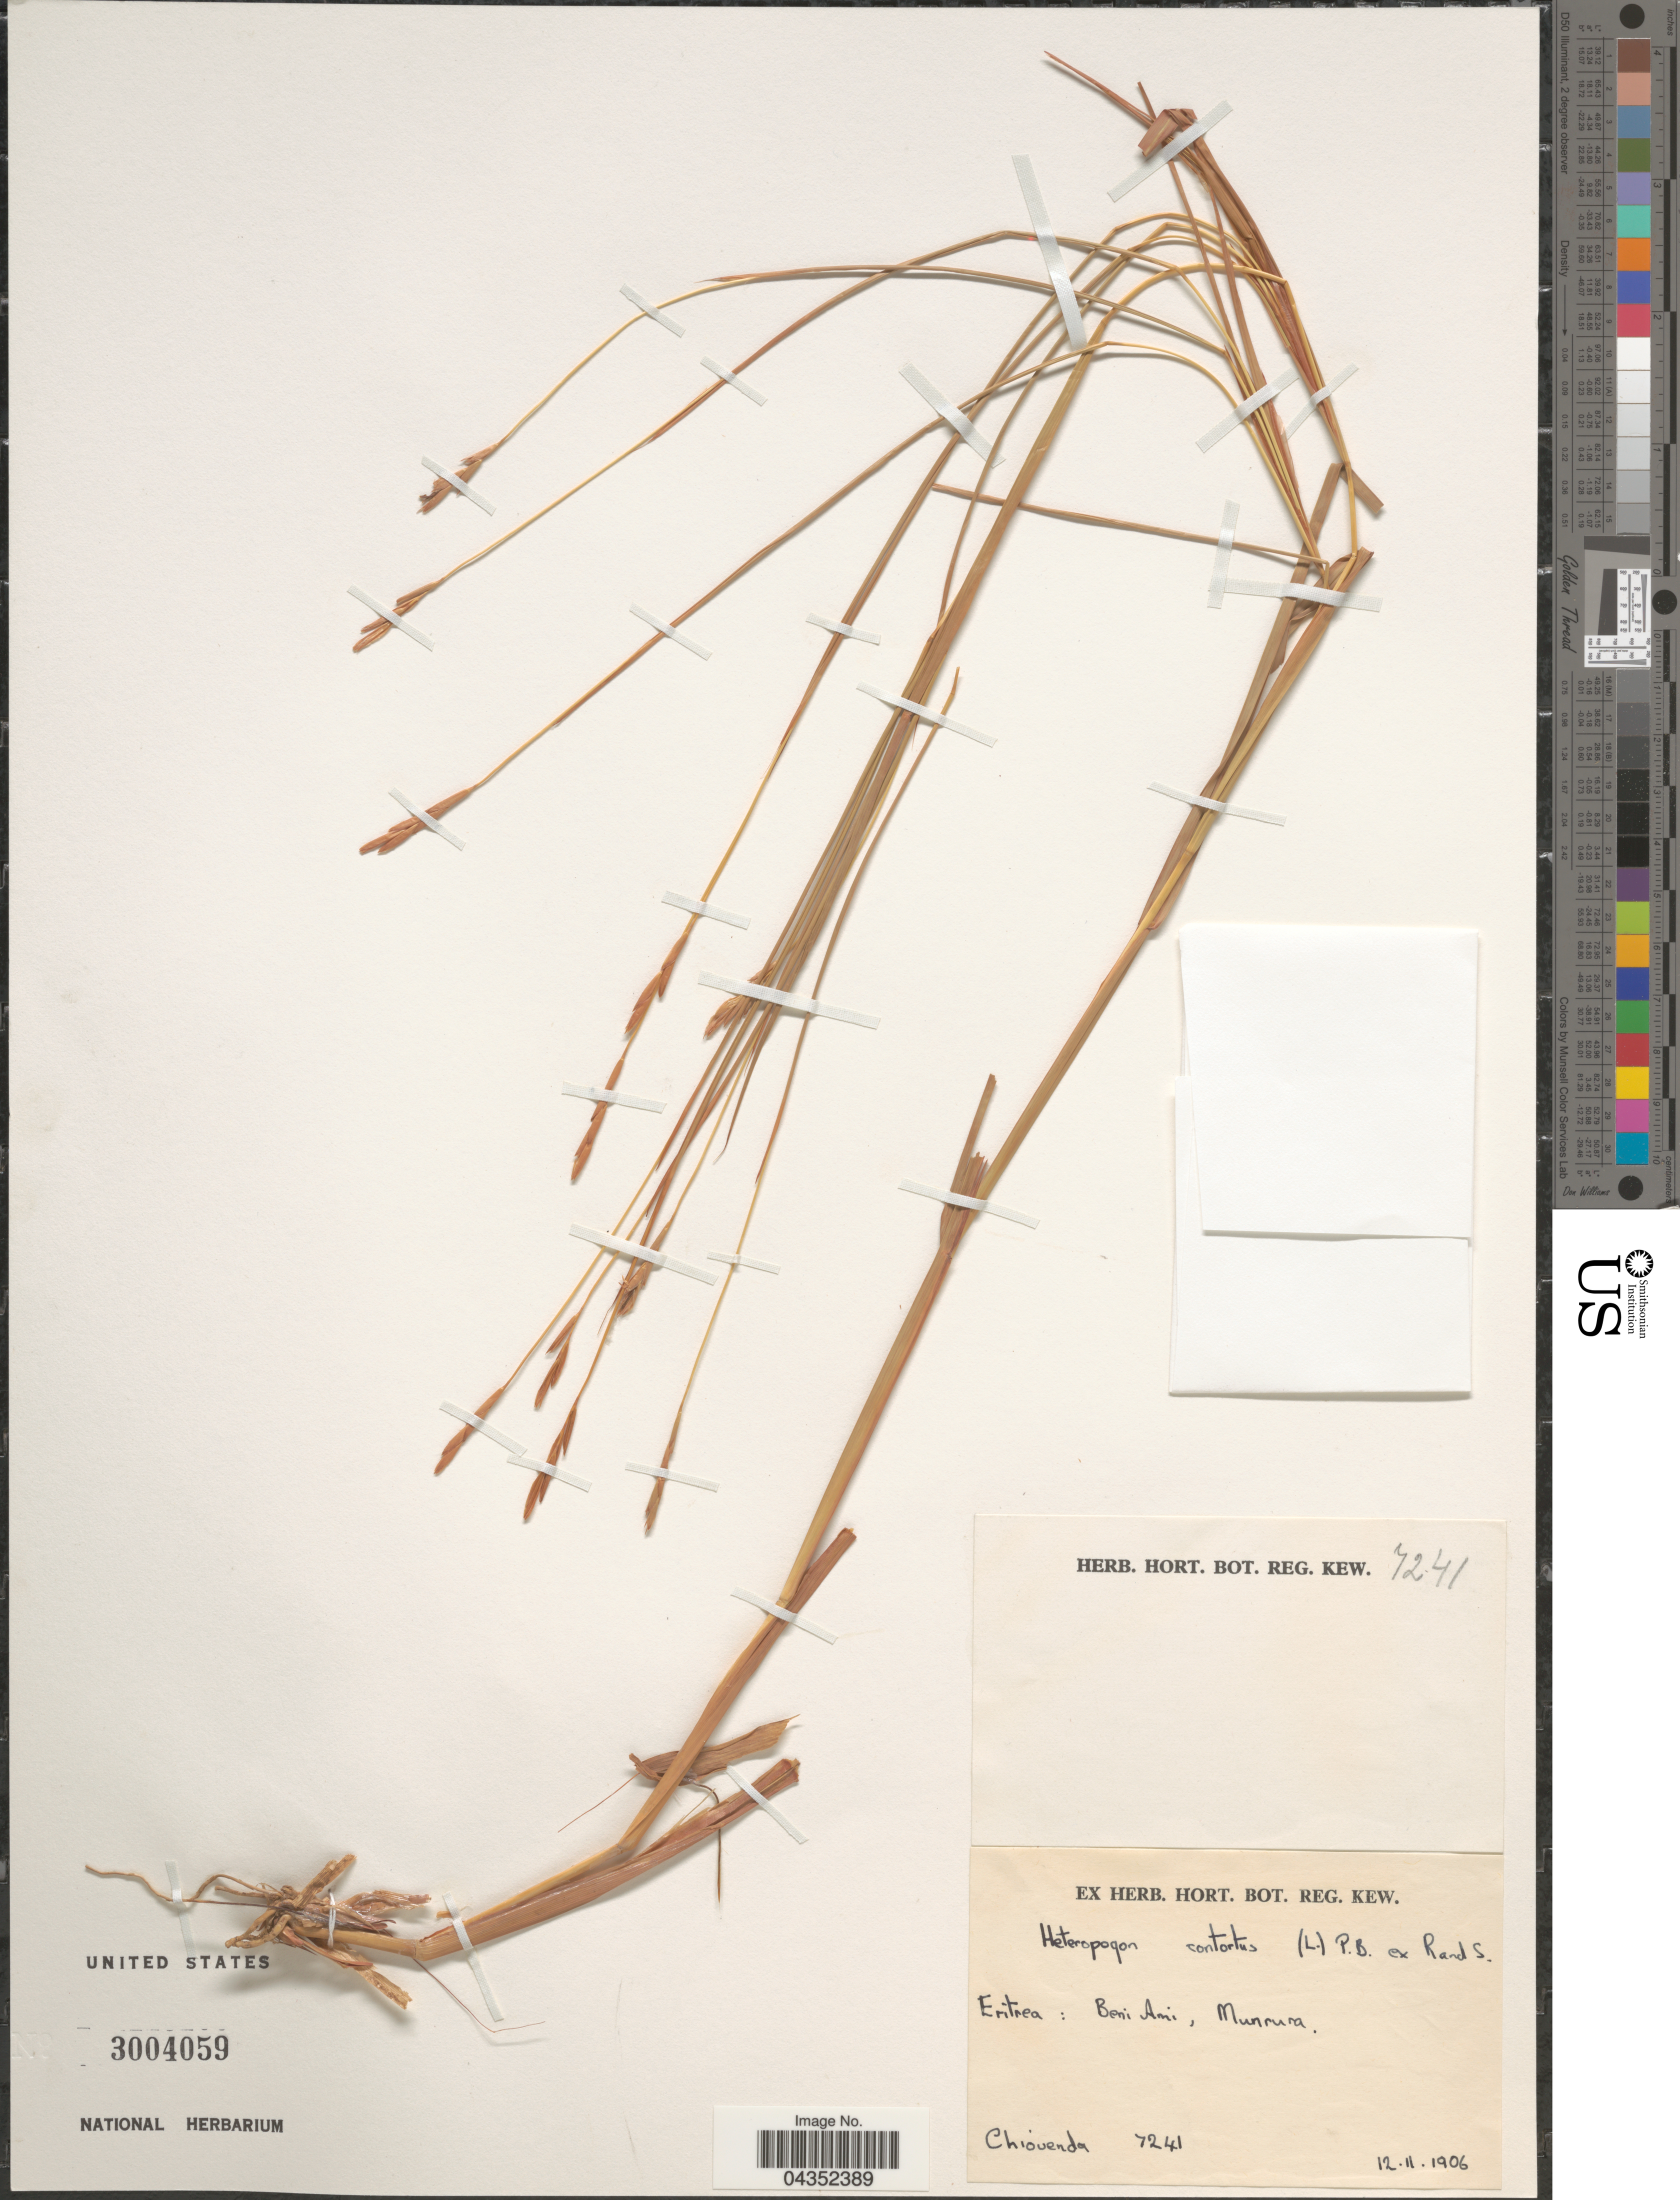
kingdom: Plantae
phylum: Tracheophyta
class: Liliopsida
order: Poales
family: Poaceae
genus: Heteropogon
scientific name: Heteropogon contortus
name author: (L.) P. Beauv. ex Roem. & Schult.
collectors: Chiovenda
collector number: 7241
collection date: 1906-11-12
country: Eritrea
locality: Beni Ami, Munrura.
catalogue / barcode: US 3004059